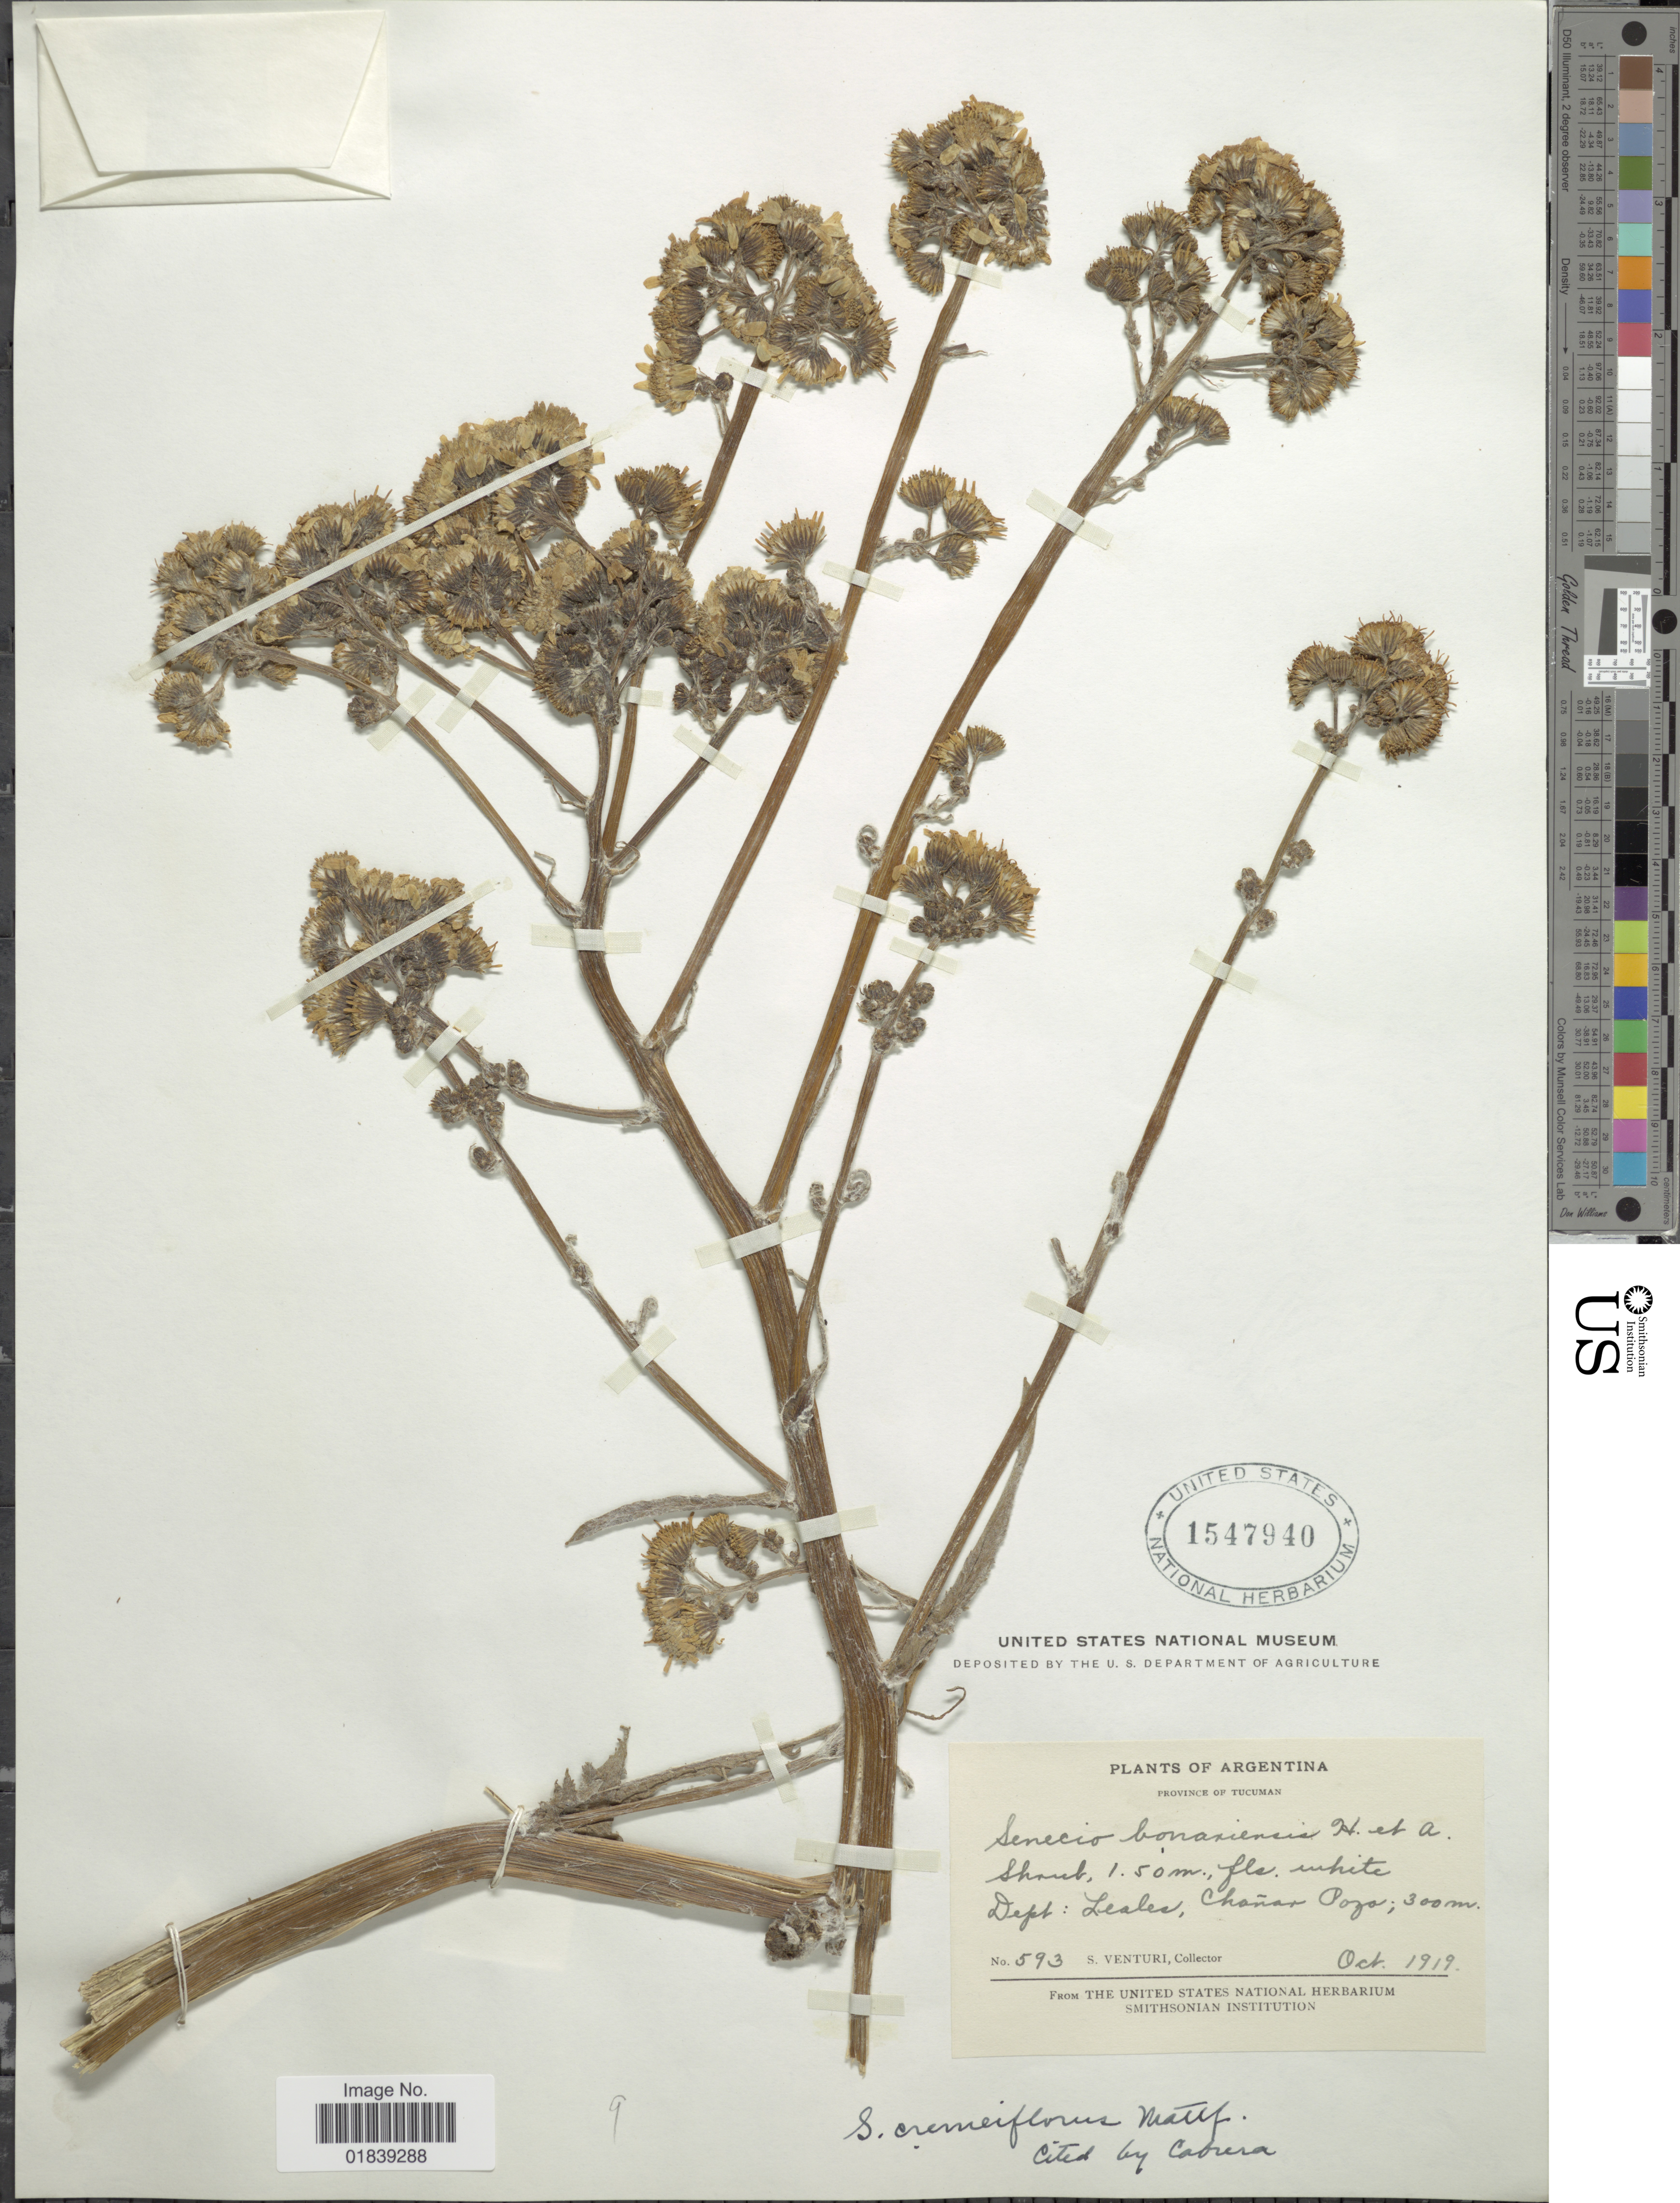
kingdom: Plantae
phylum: Tracheophyta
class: Magnoliopsida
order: Asterales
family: Asteraceae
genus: Senecio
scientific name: Senecio cremeiflorus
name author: Mattf.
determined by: Salomon, Luciana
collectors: S. Venturi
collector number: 593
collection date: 1919-10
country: Argentina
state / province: Tucuman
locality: Dept. Leales, Chanar Pozo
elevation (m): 300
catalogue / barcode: US 1547940